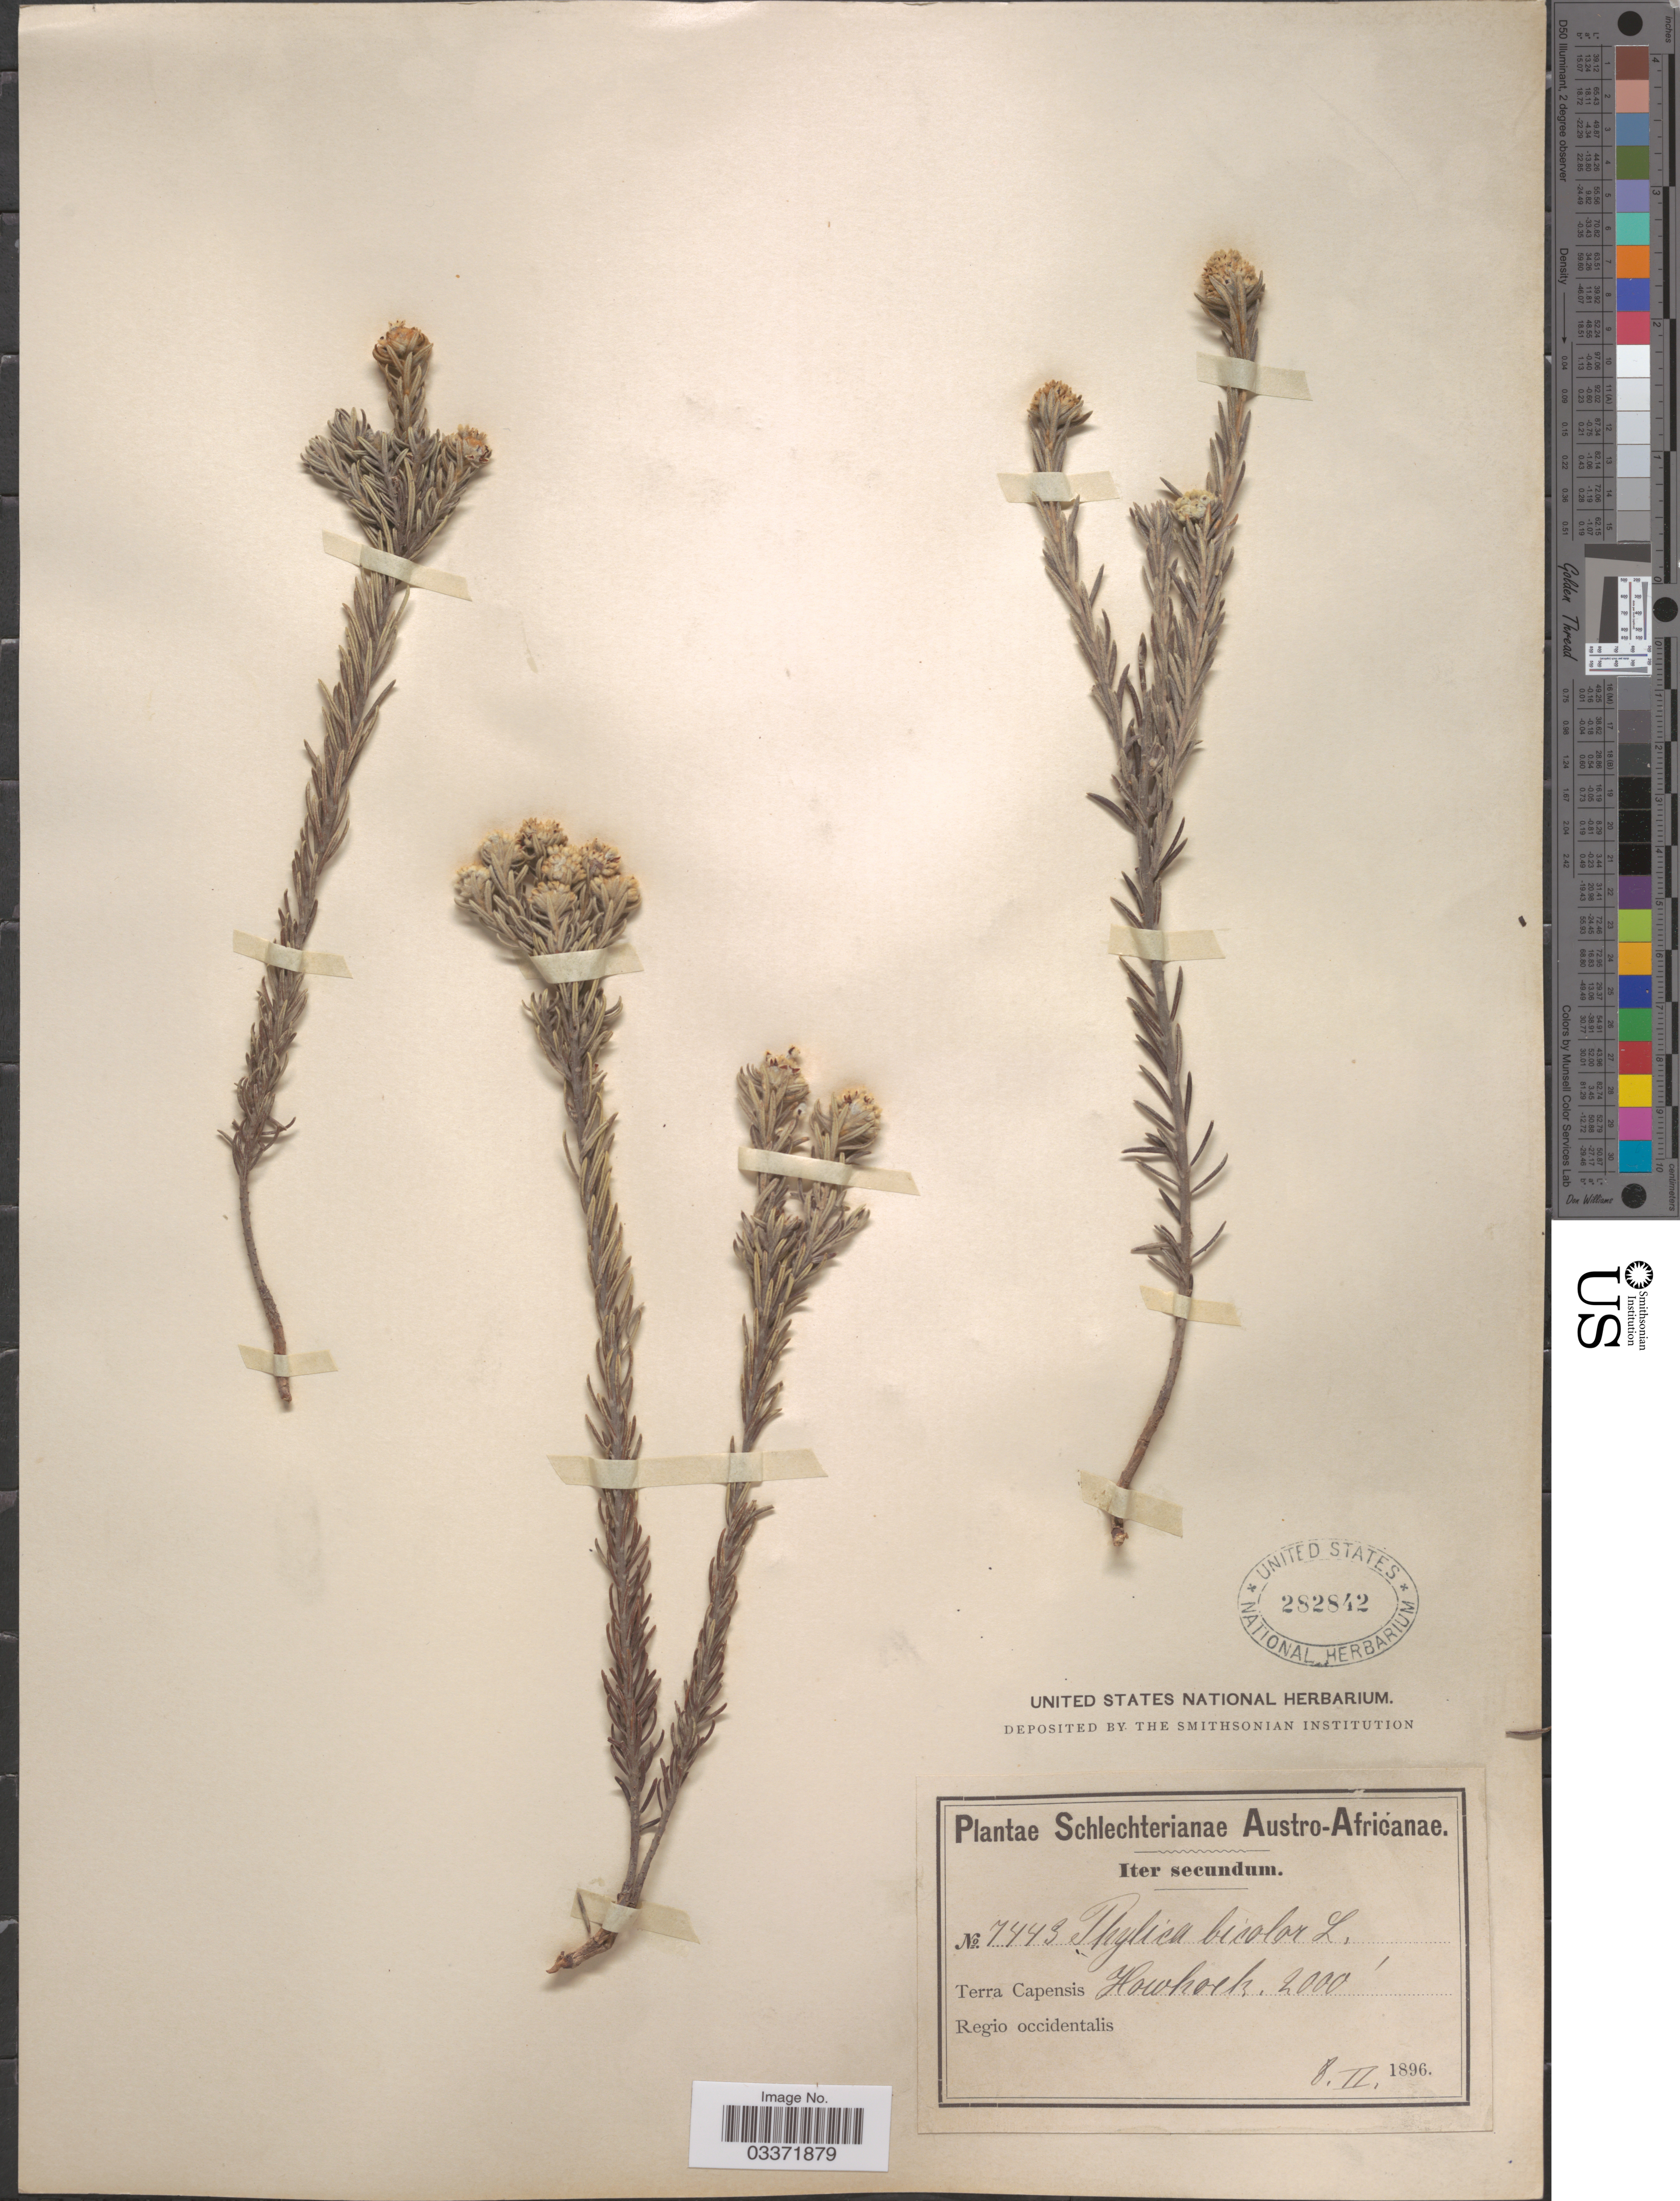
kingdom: Plantae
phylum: Tracheophyta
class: Magnoliopsida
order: Rosales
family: Rhamnaceae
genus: Phylica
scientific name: Phylica bicolor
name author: L.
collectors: Schlechter, --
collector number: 7443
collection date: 1896-02-08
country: South Africa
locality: Austro-Africanae, Terra Capensis Howhoek, Regio occidentalis.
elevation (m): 610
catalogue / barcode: US 282842